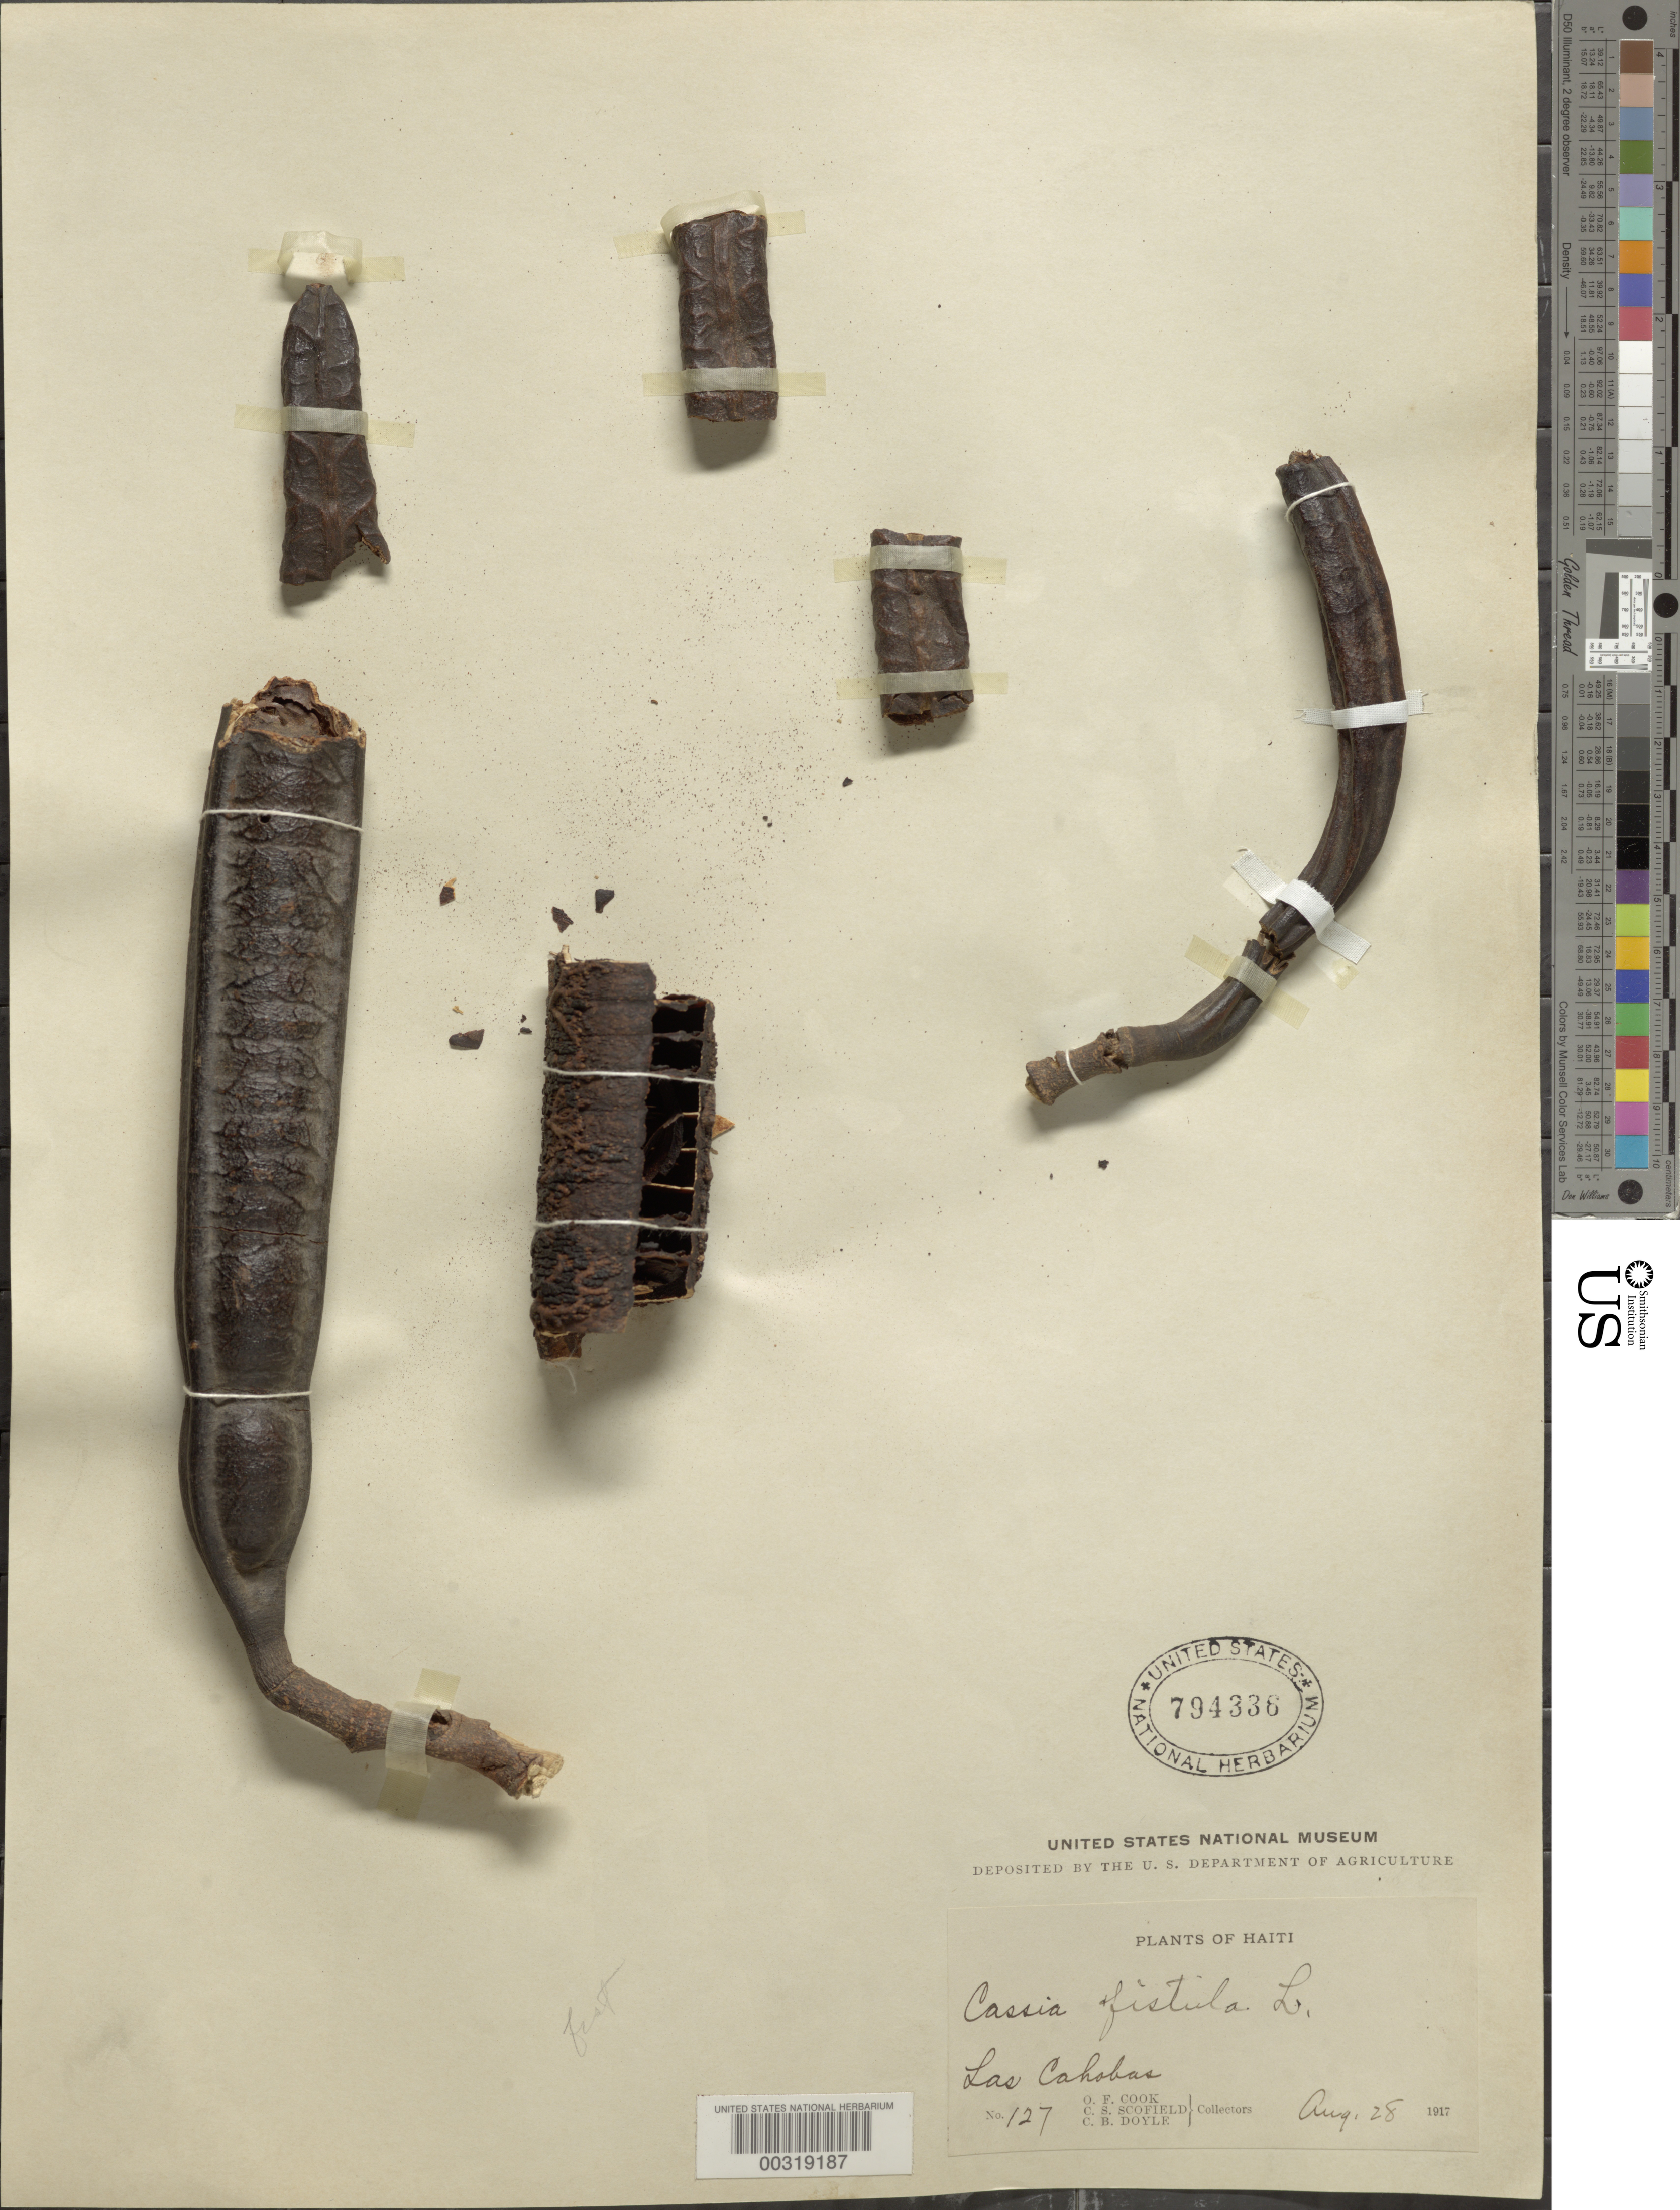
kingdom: Plantae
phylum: Tracheophyta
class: Magnoliopsida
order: Fabales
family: Fabaceae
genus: Cassia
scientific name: Cassia fistula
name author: L.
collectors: O. F. Cook, C. Scofield & C. Doyle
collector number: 127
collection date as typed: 28 Aug 1917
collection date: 1917-08-28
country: Haiti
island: Hispaniola Island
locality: Las cahobas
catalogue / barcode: US 794336